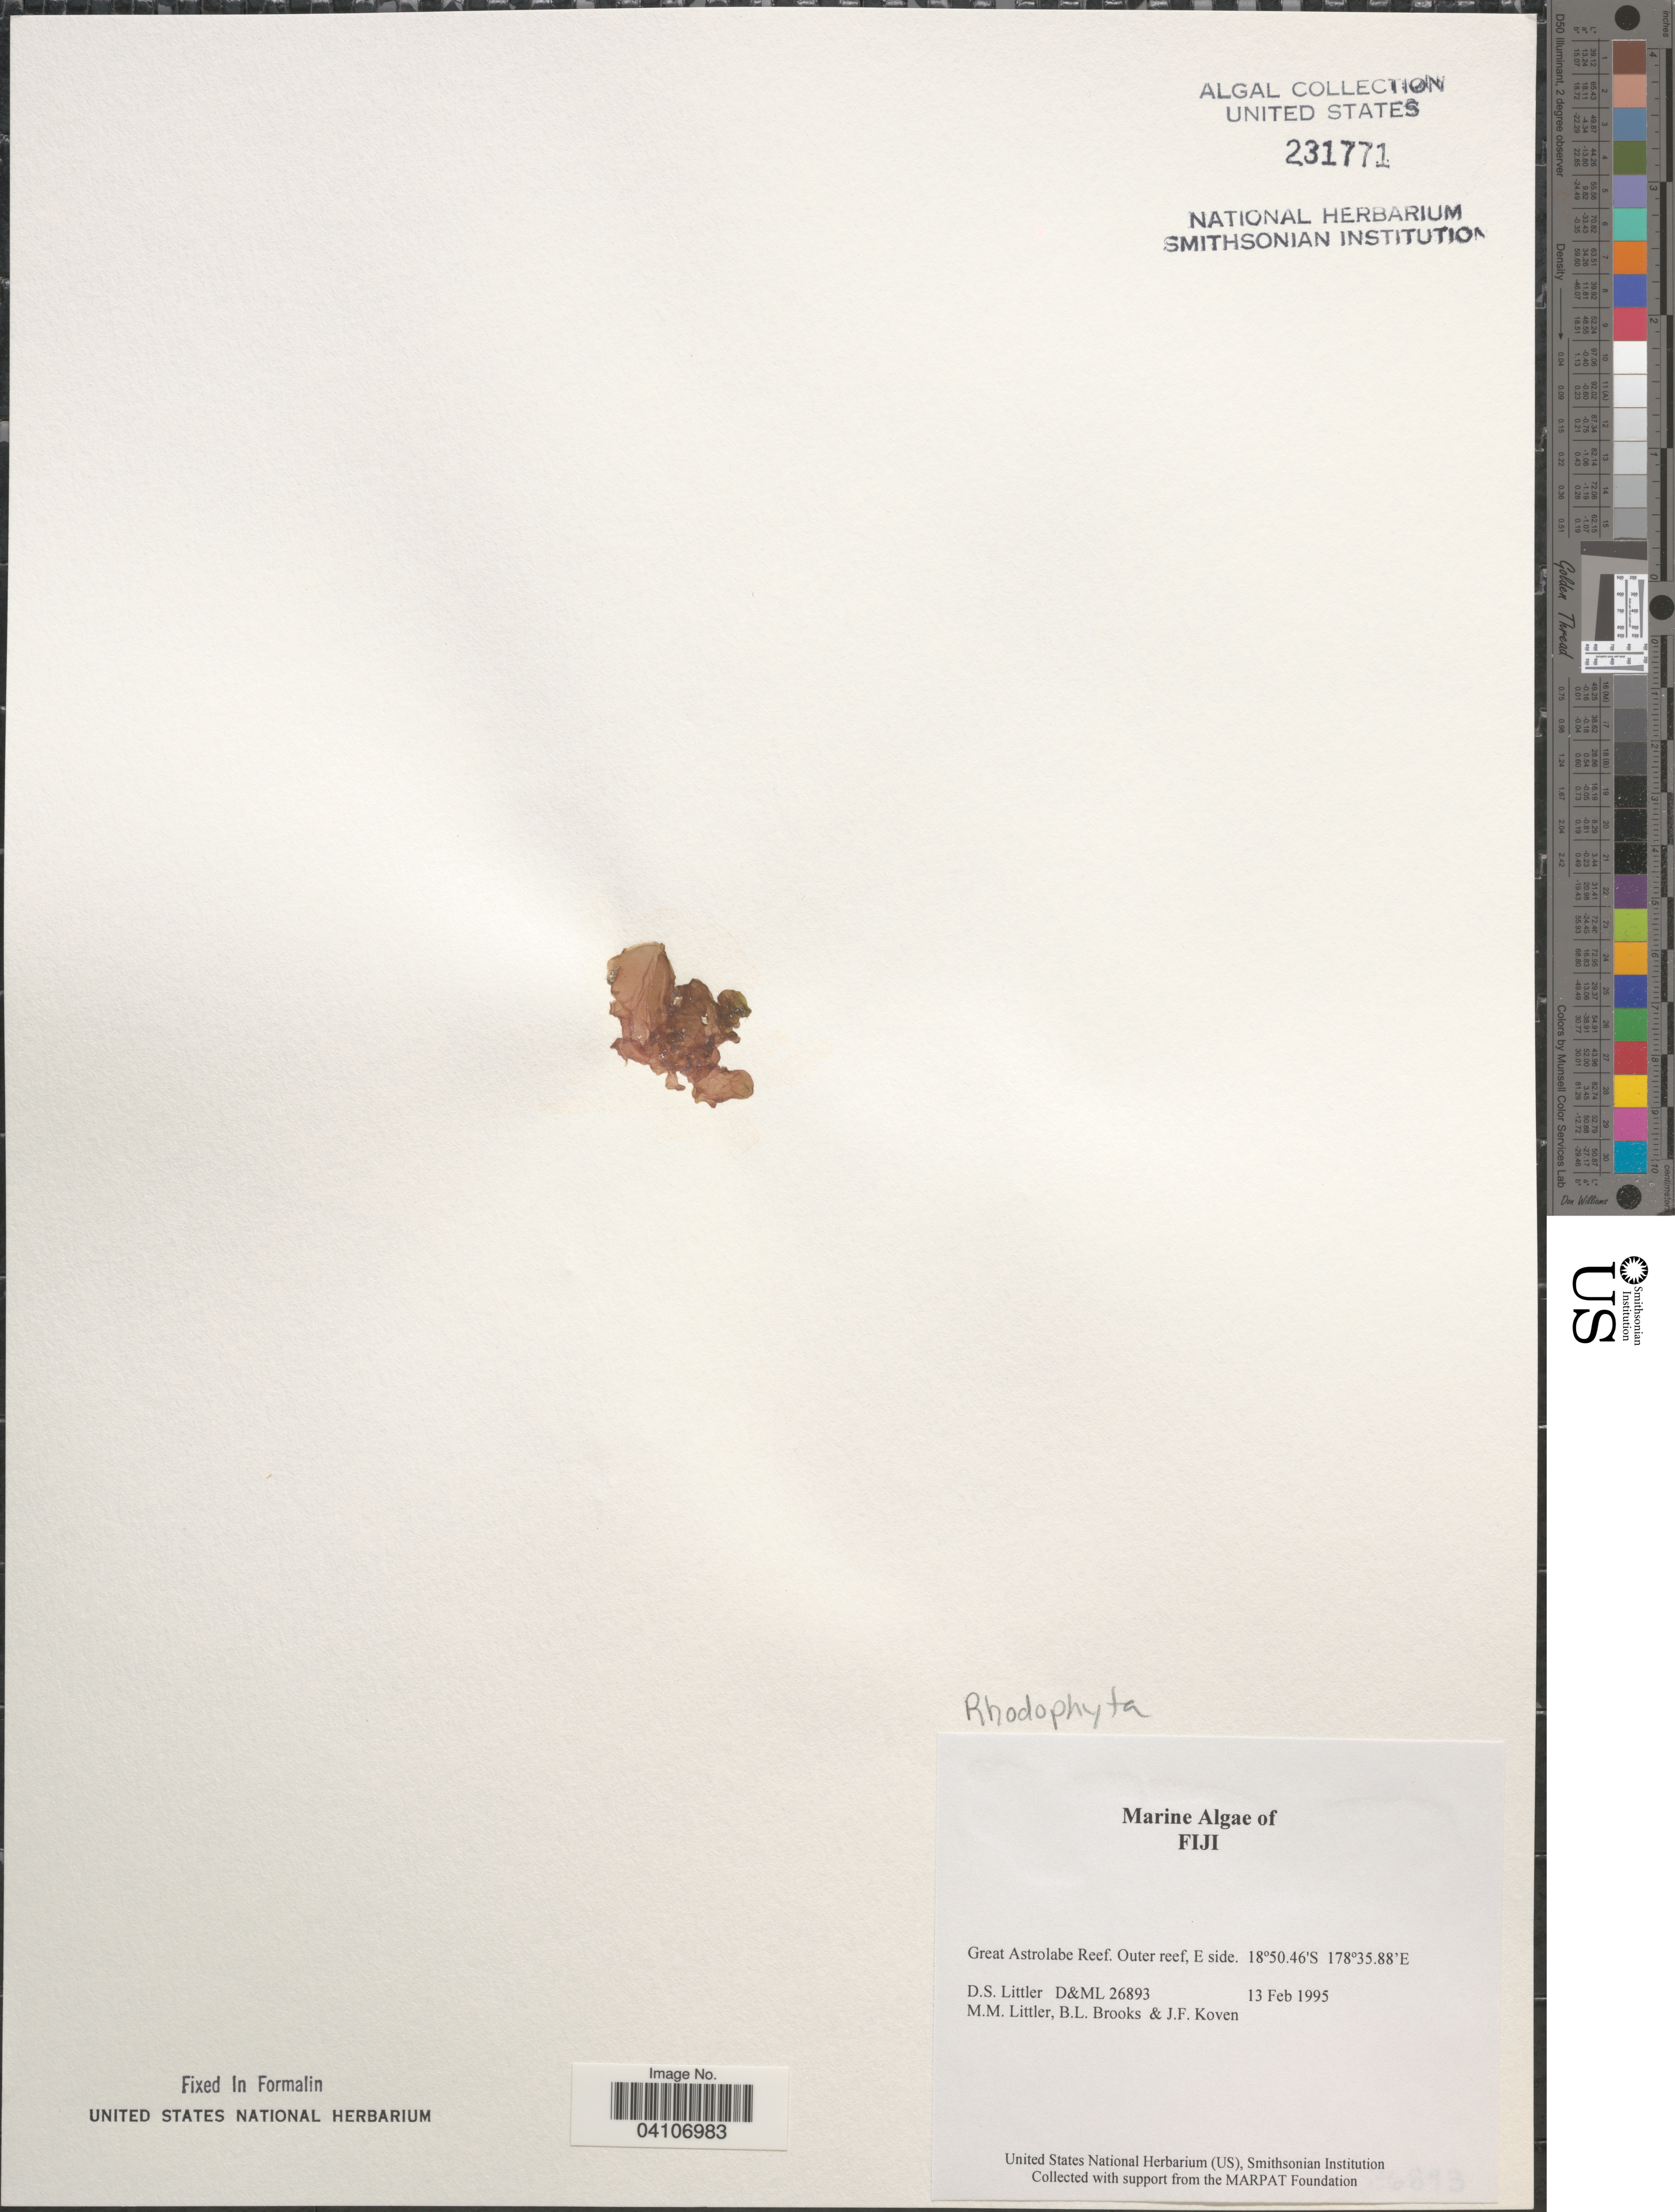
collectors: D. S. Littler, B. Brooks & J. Koven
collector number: D&ML26893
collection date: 1995-02-13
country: Fiji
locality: Great Astrolabe Reef. Outer reef, E side.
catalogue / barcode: US 231771